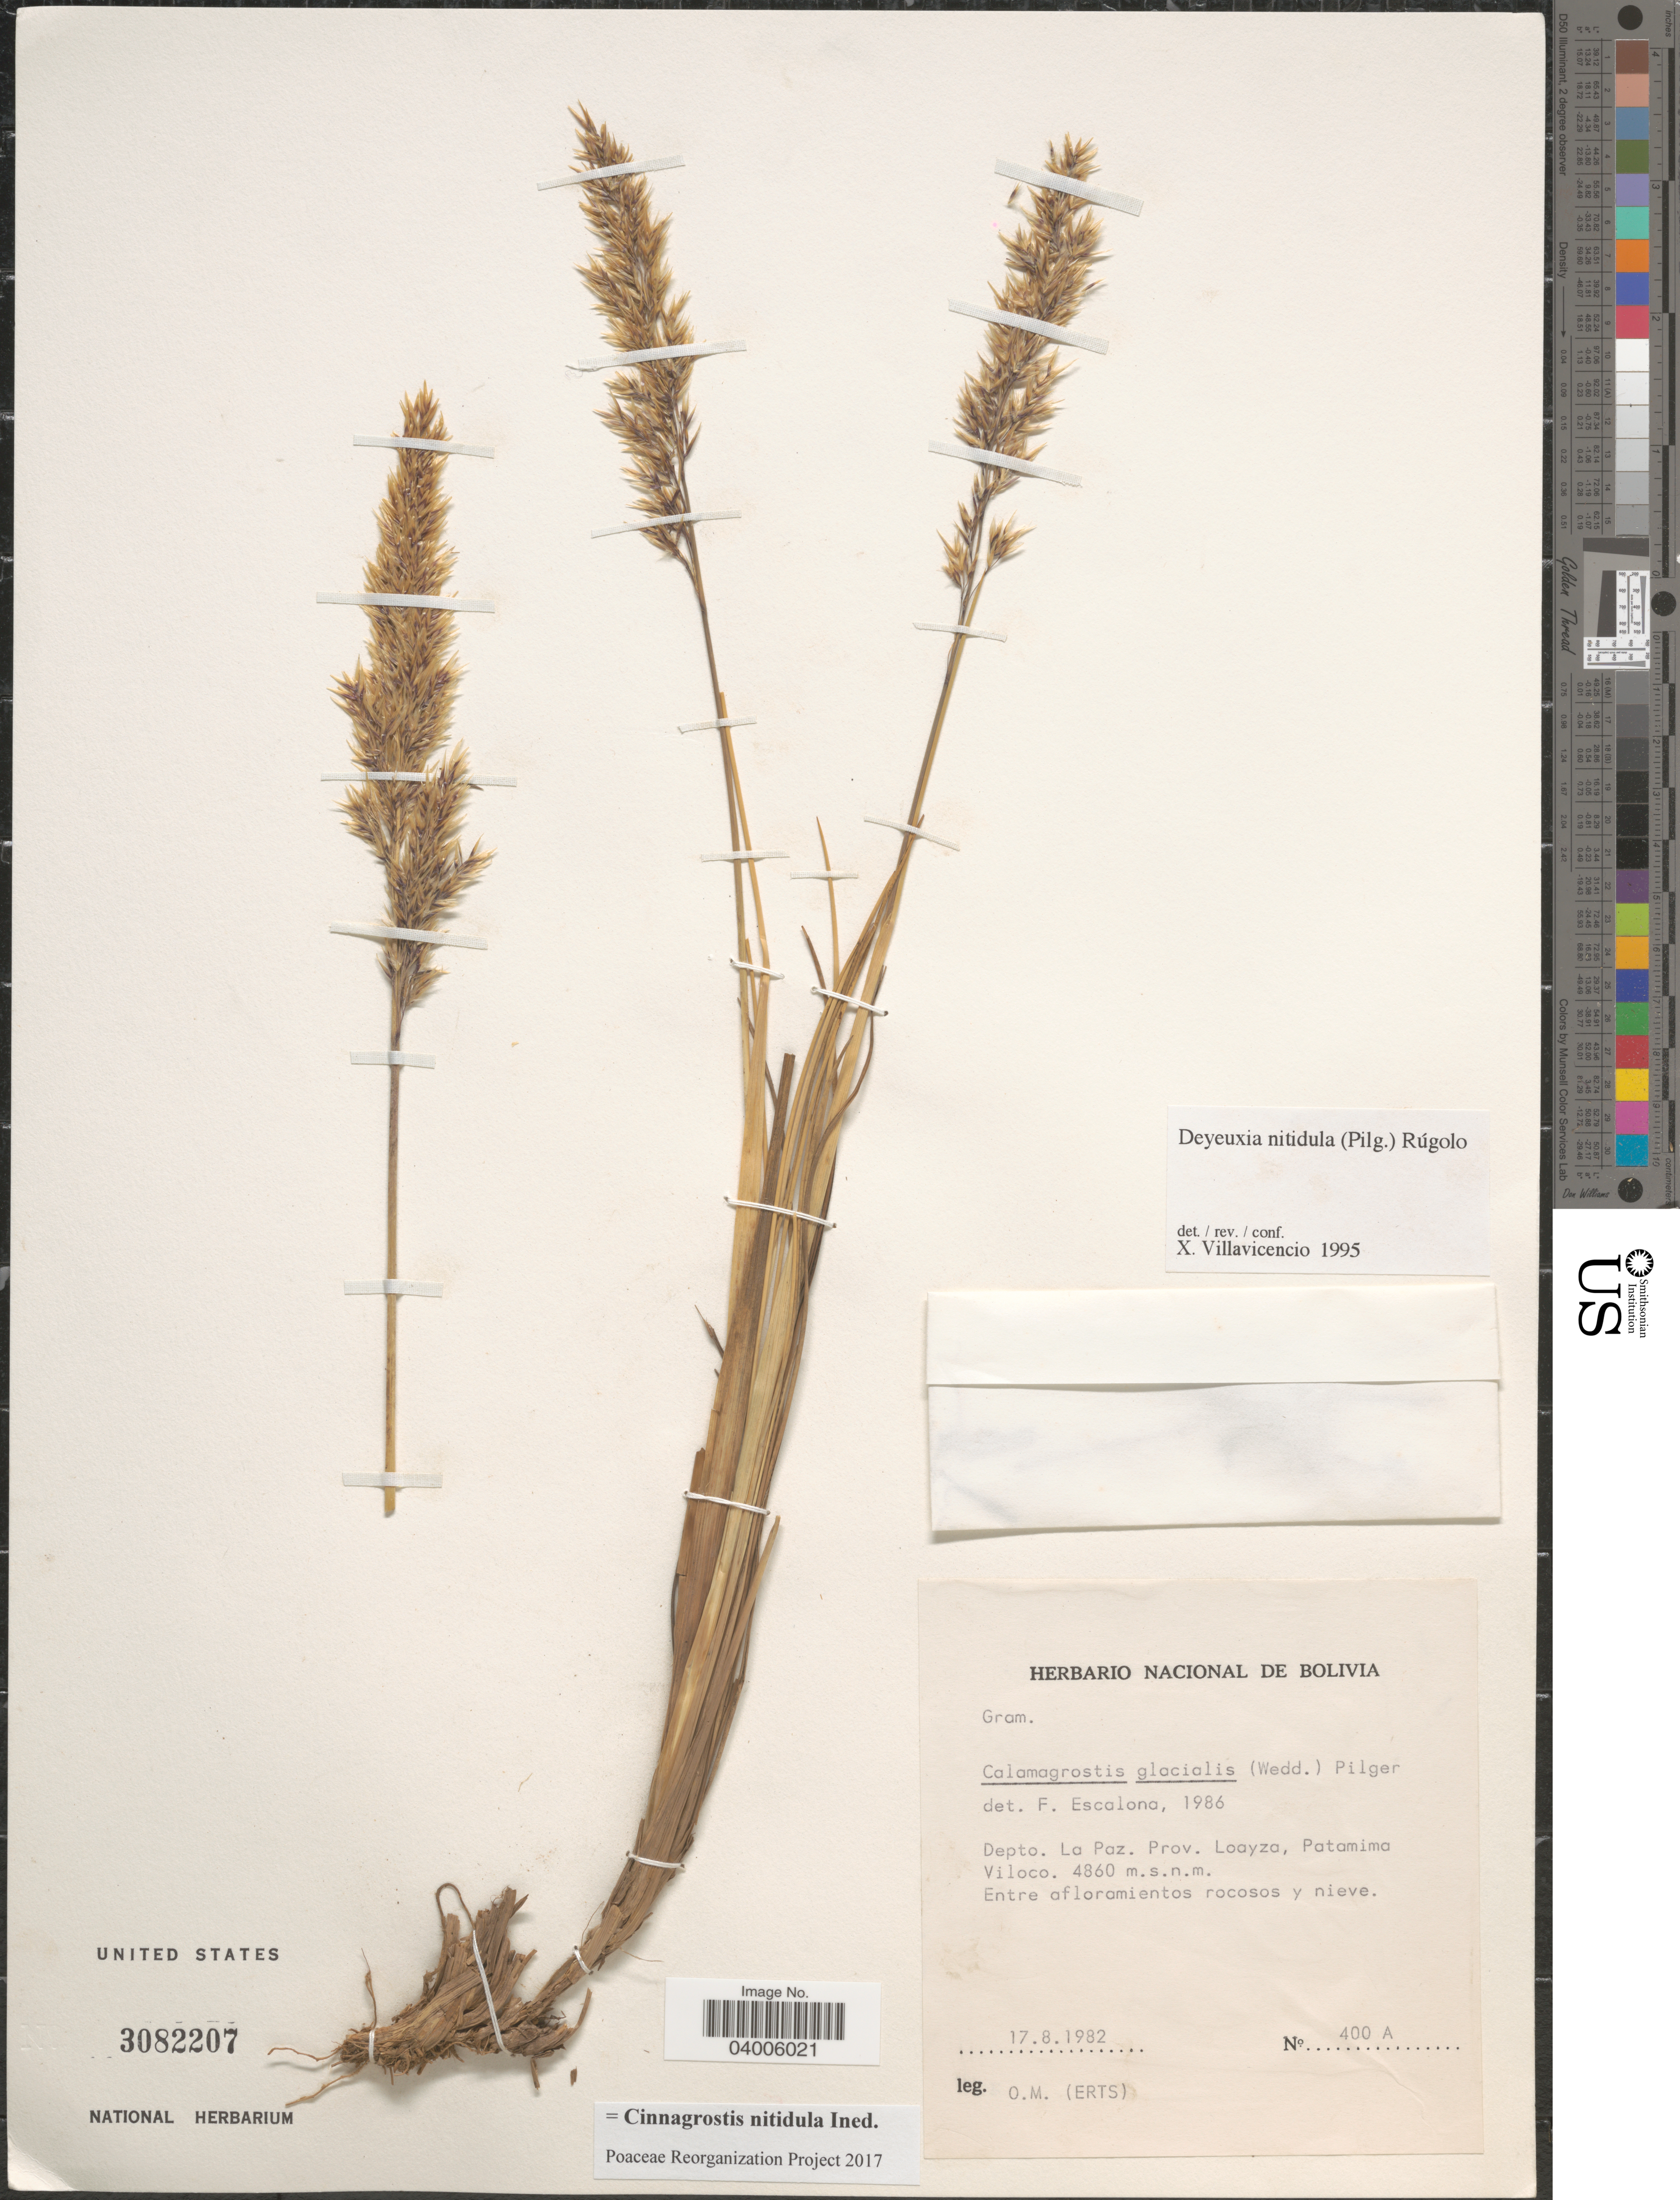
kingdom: Plantae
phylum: Tracheophyta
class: Liliopsida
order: Poales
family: Poaceae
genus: Cinnagrostis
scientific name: Cinnagrostis nitidula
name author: (Wedd.) P.M. Peterson et al.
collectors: O. Erts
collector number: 400A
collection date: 1982-08-17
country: Bolivia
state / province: La Paz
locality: Depto. La Paz. Prov. Loayza, Patamima Viloco.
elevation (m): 4860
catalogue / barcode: US 3082207